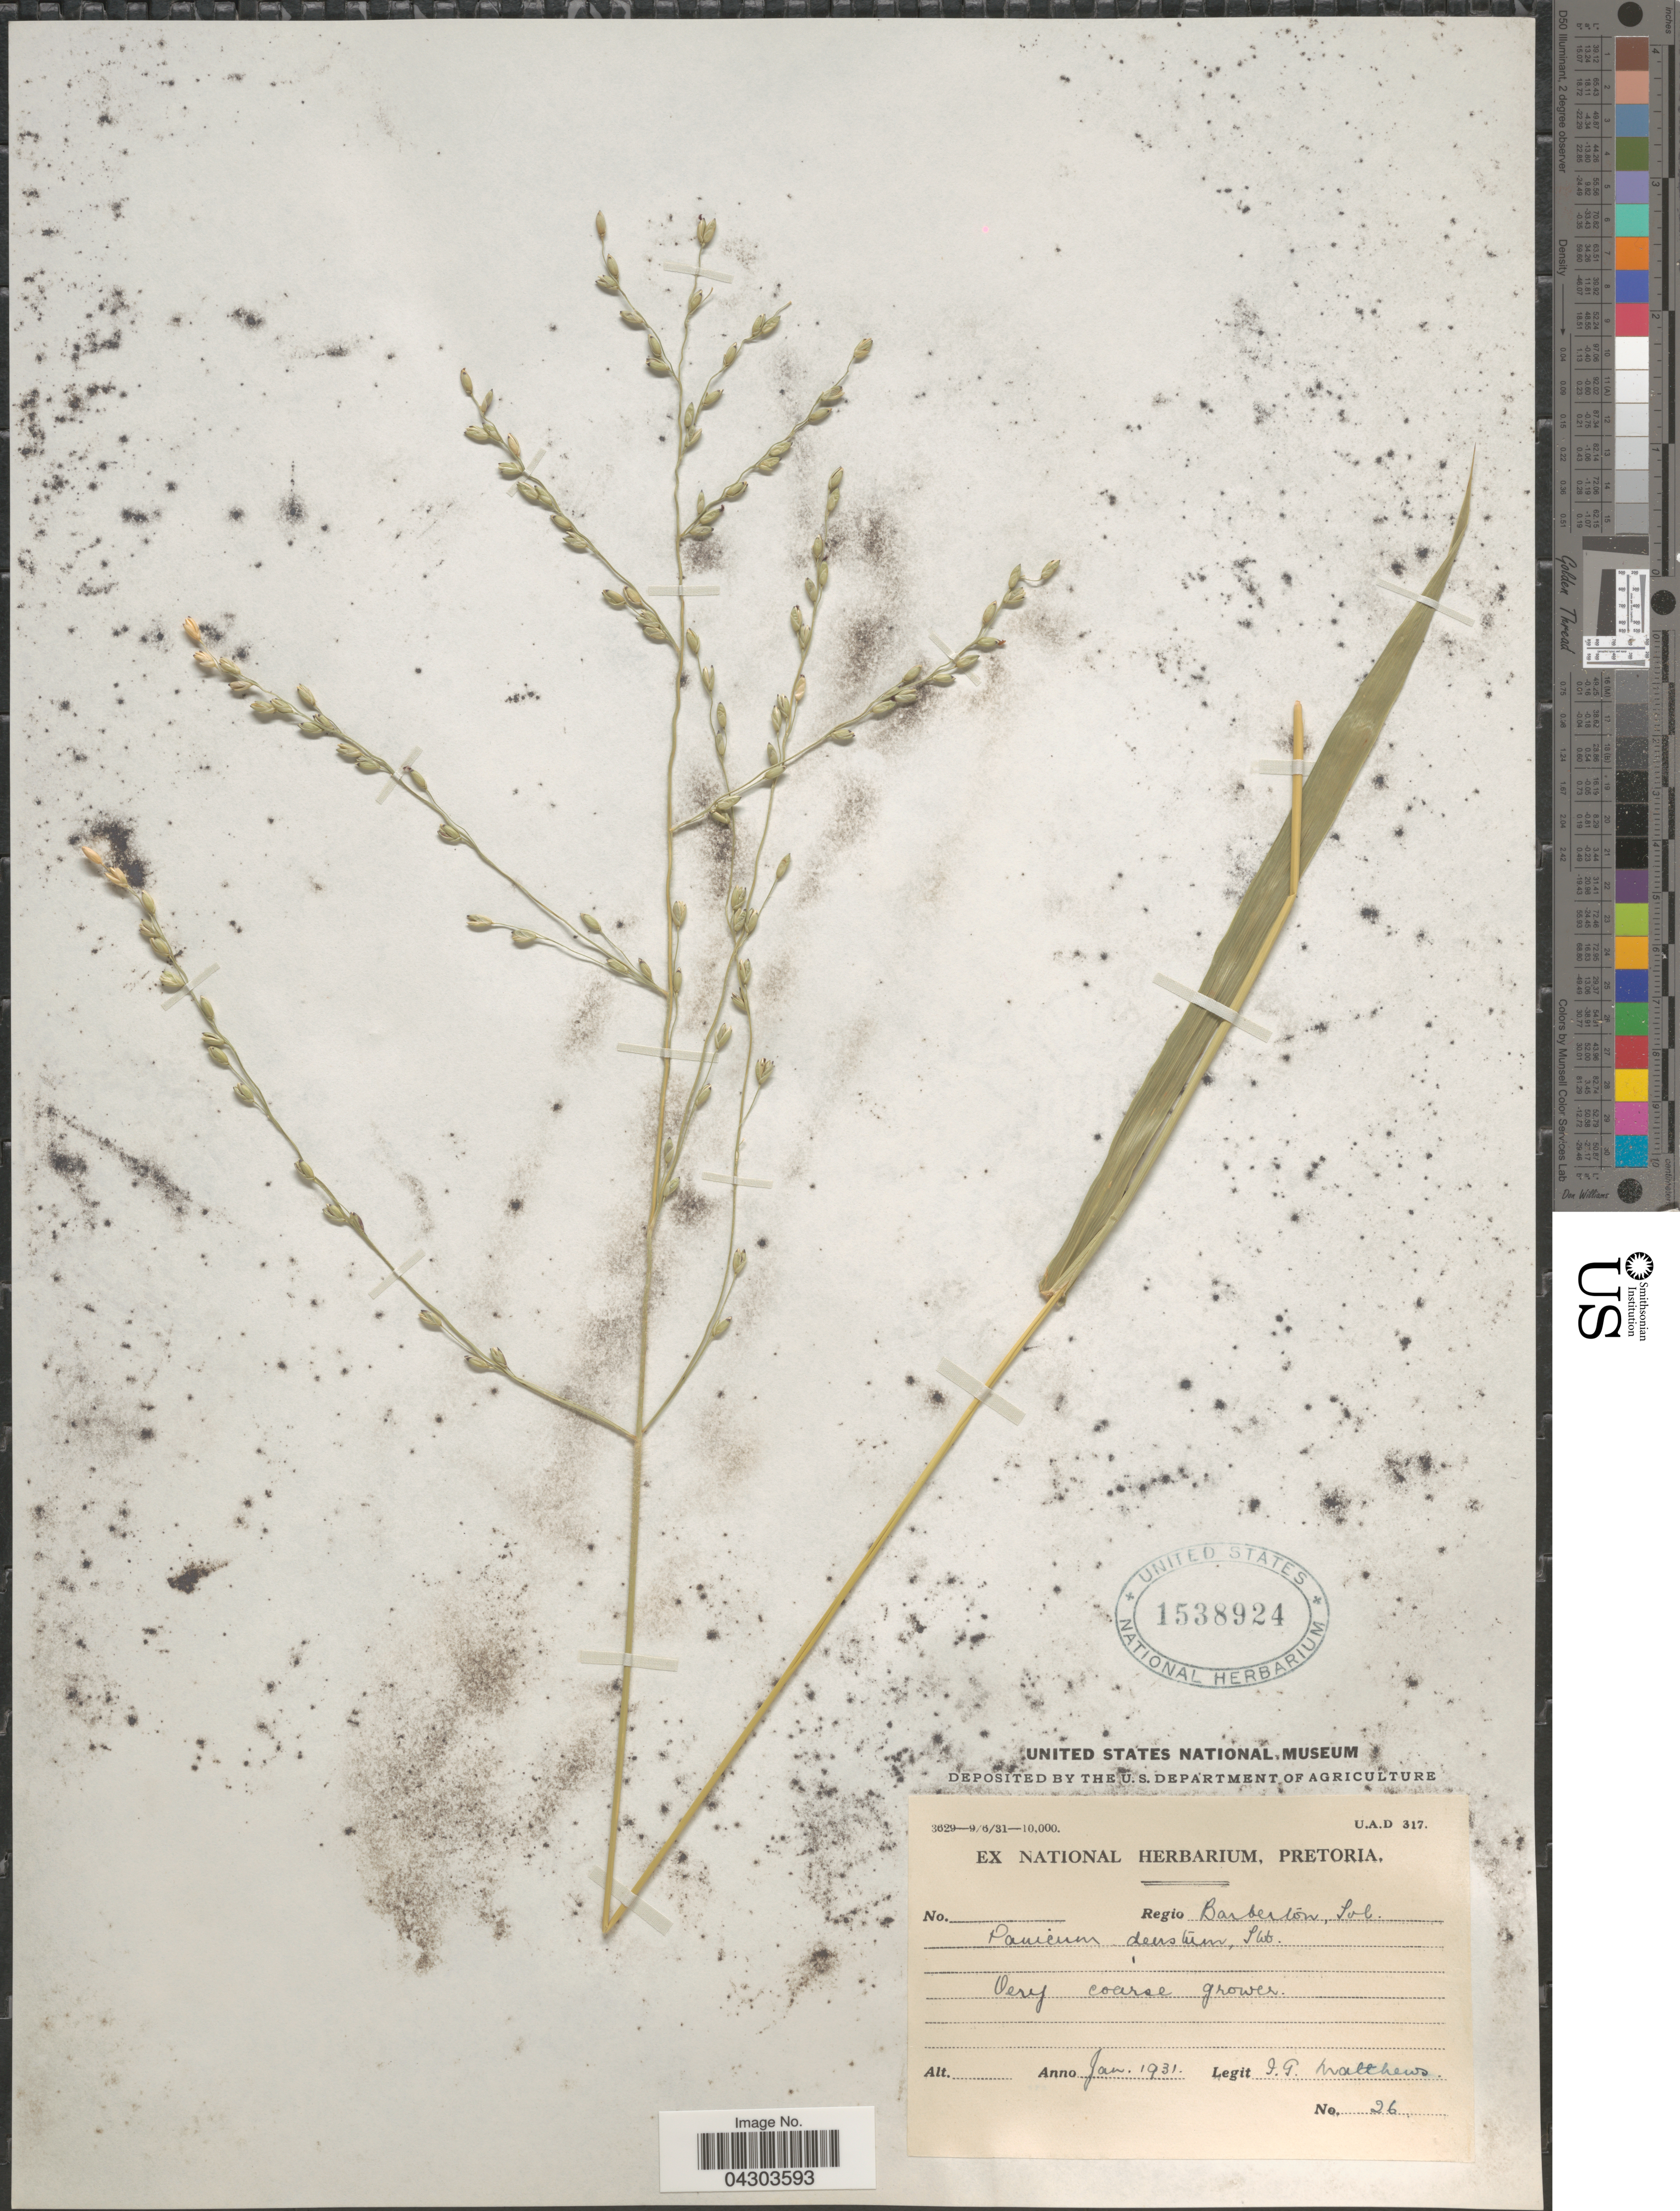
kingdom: Plantae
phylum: Tracheophyta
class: Liliopsida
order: Poales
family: Poaceae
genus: Panicum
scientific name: Panicum deustum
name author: Thunb.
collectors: J. Matthews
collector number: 26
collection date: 1931-01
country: South Africa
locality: Regio Barberton, Tvl.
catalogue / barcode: US 1538924